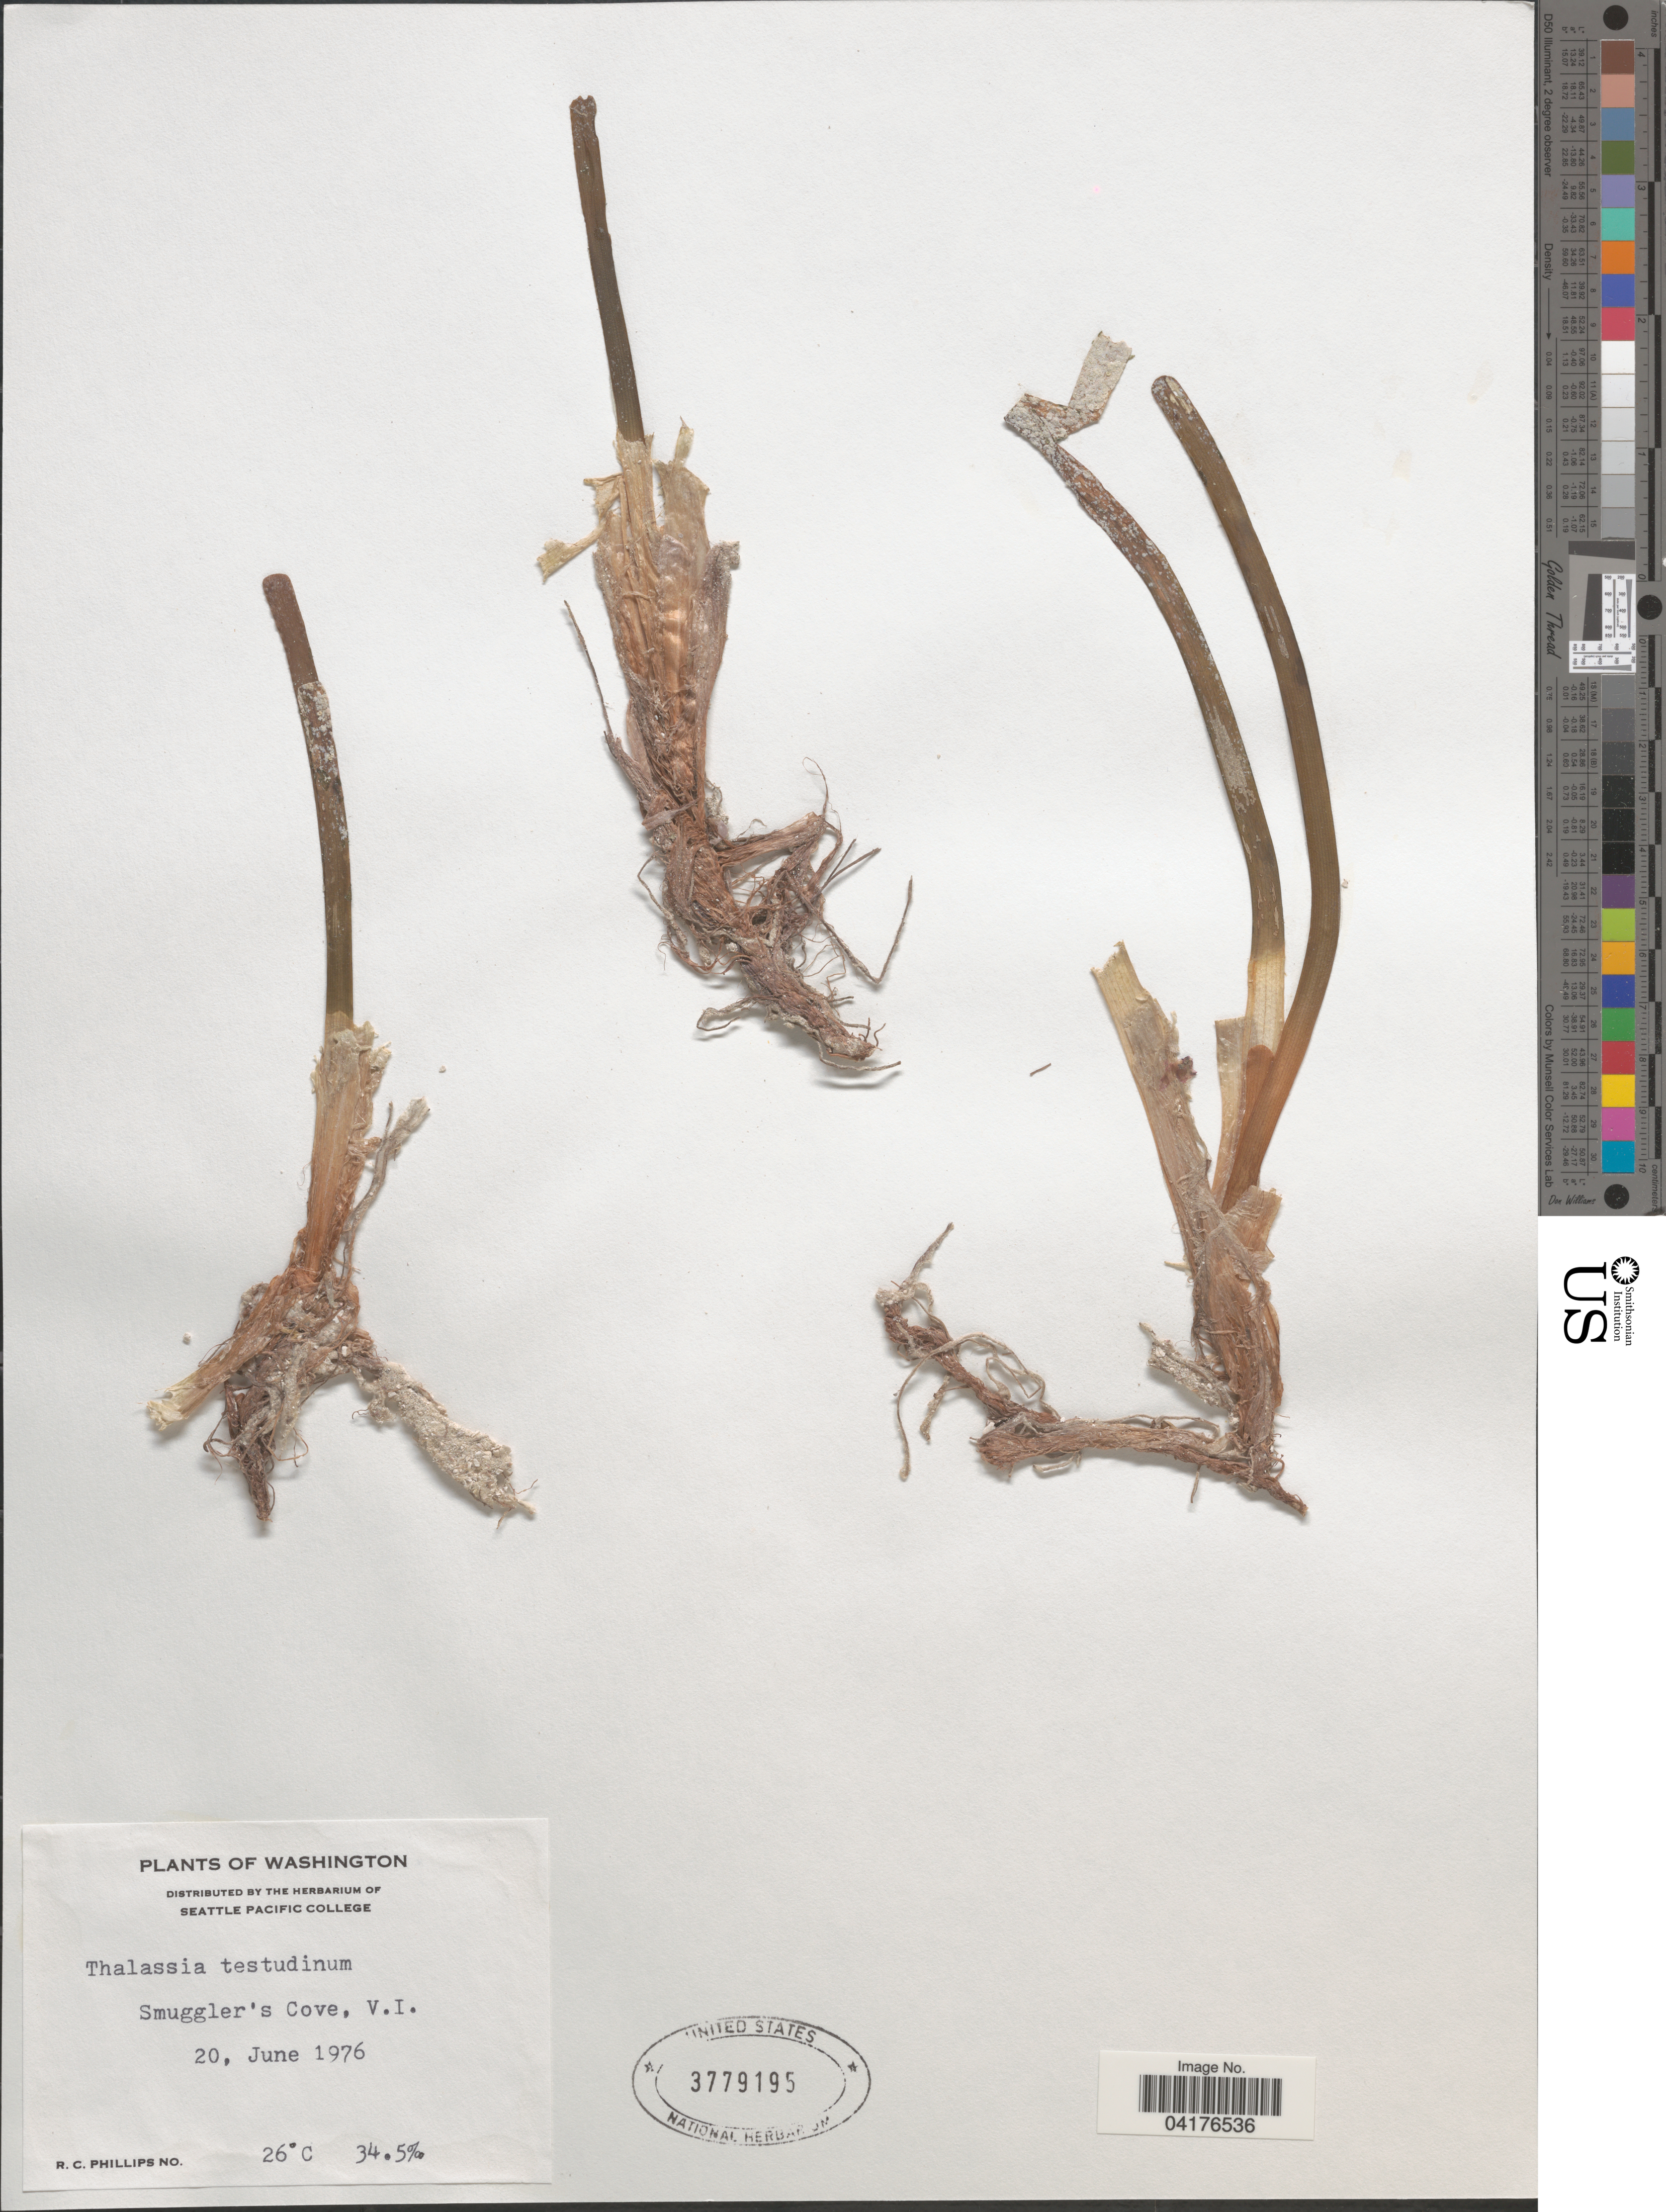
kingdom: Plantae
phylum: Tracheophyta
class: Liliopsida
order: Alismatales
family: Hydrocharitaceae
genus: Thalassia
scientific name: Thalassia testudinum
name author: Banks & Sol. ex K.D. Koenig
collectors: R. C. Phillips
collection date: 1976-06-20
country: United States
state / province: Washington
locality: Smuggler's Cove, V.I. Plants of Washington.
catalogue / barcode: US 3779195